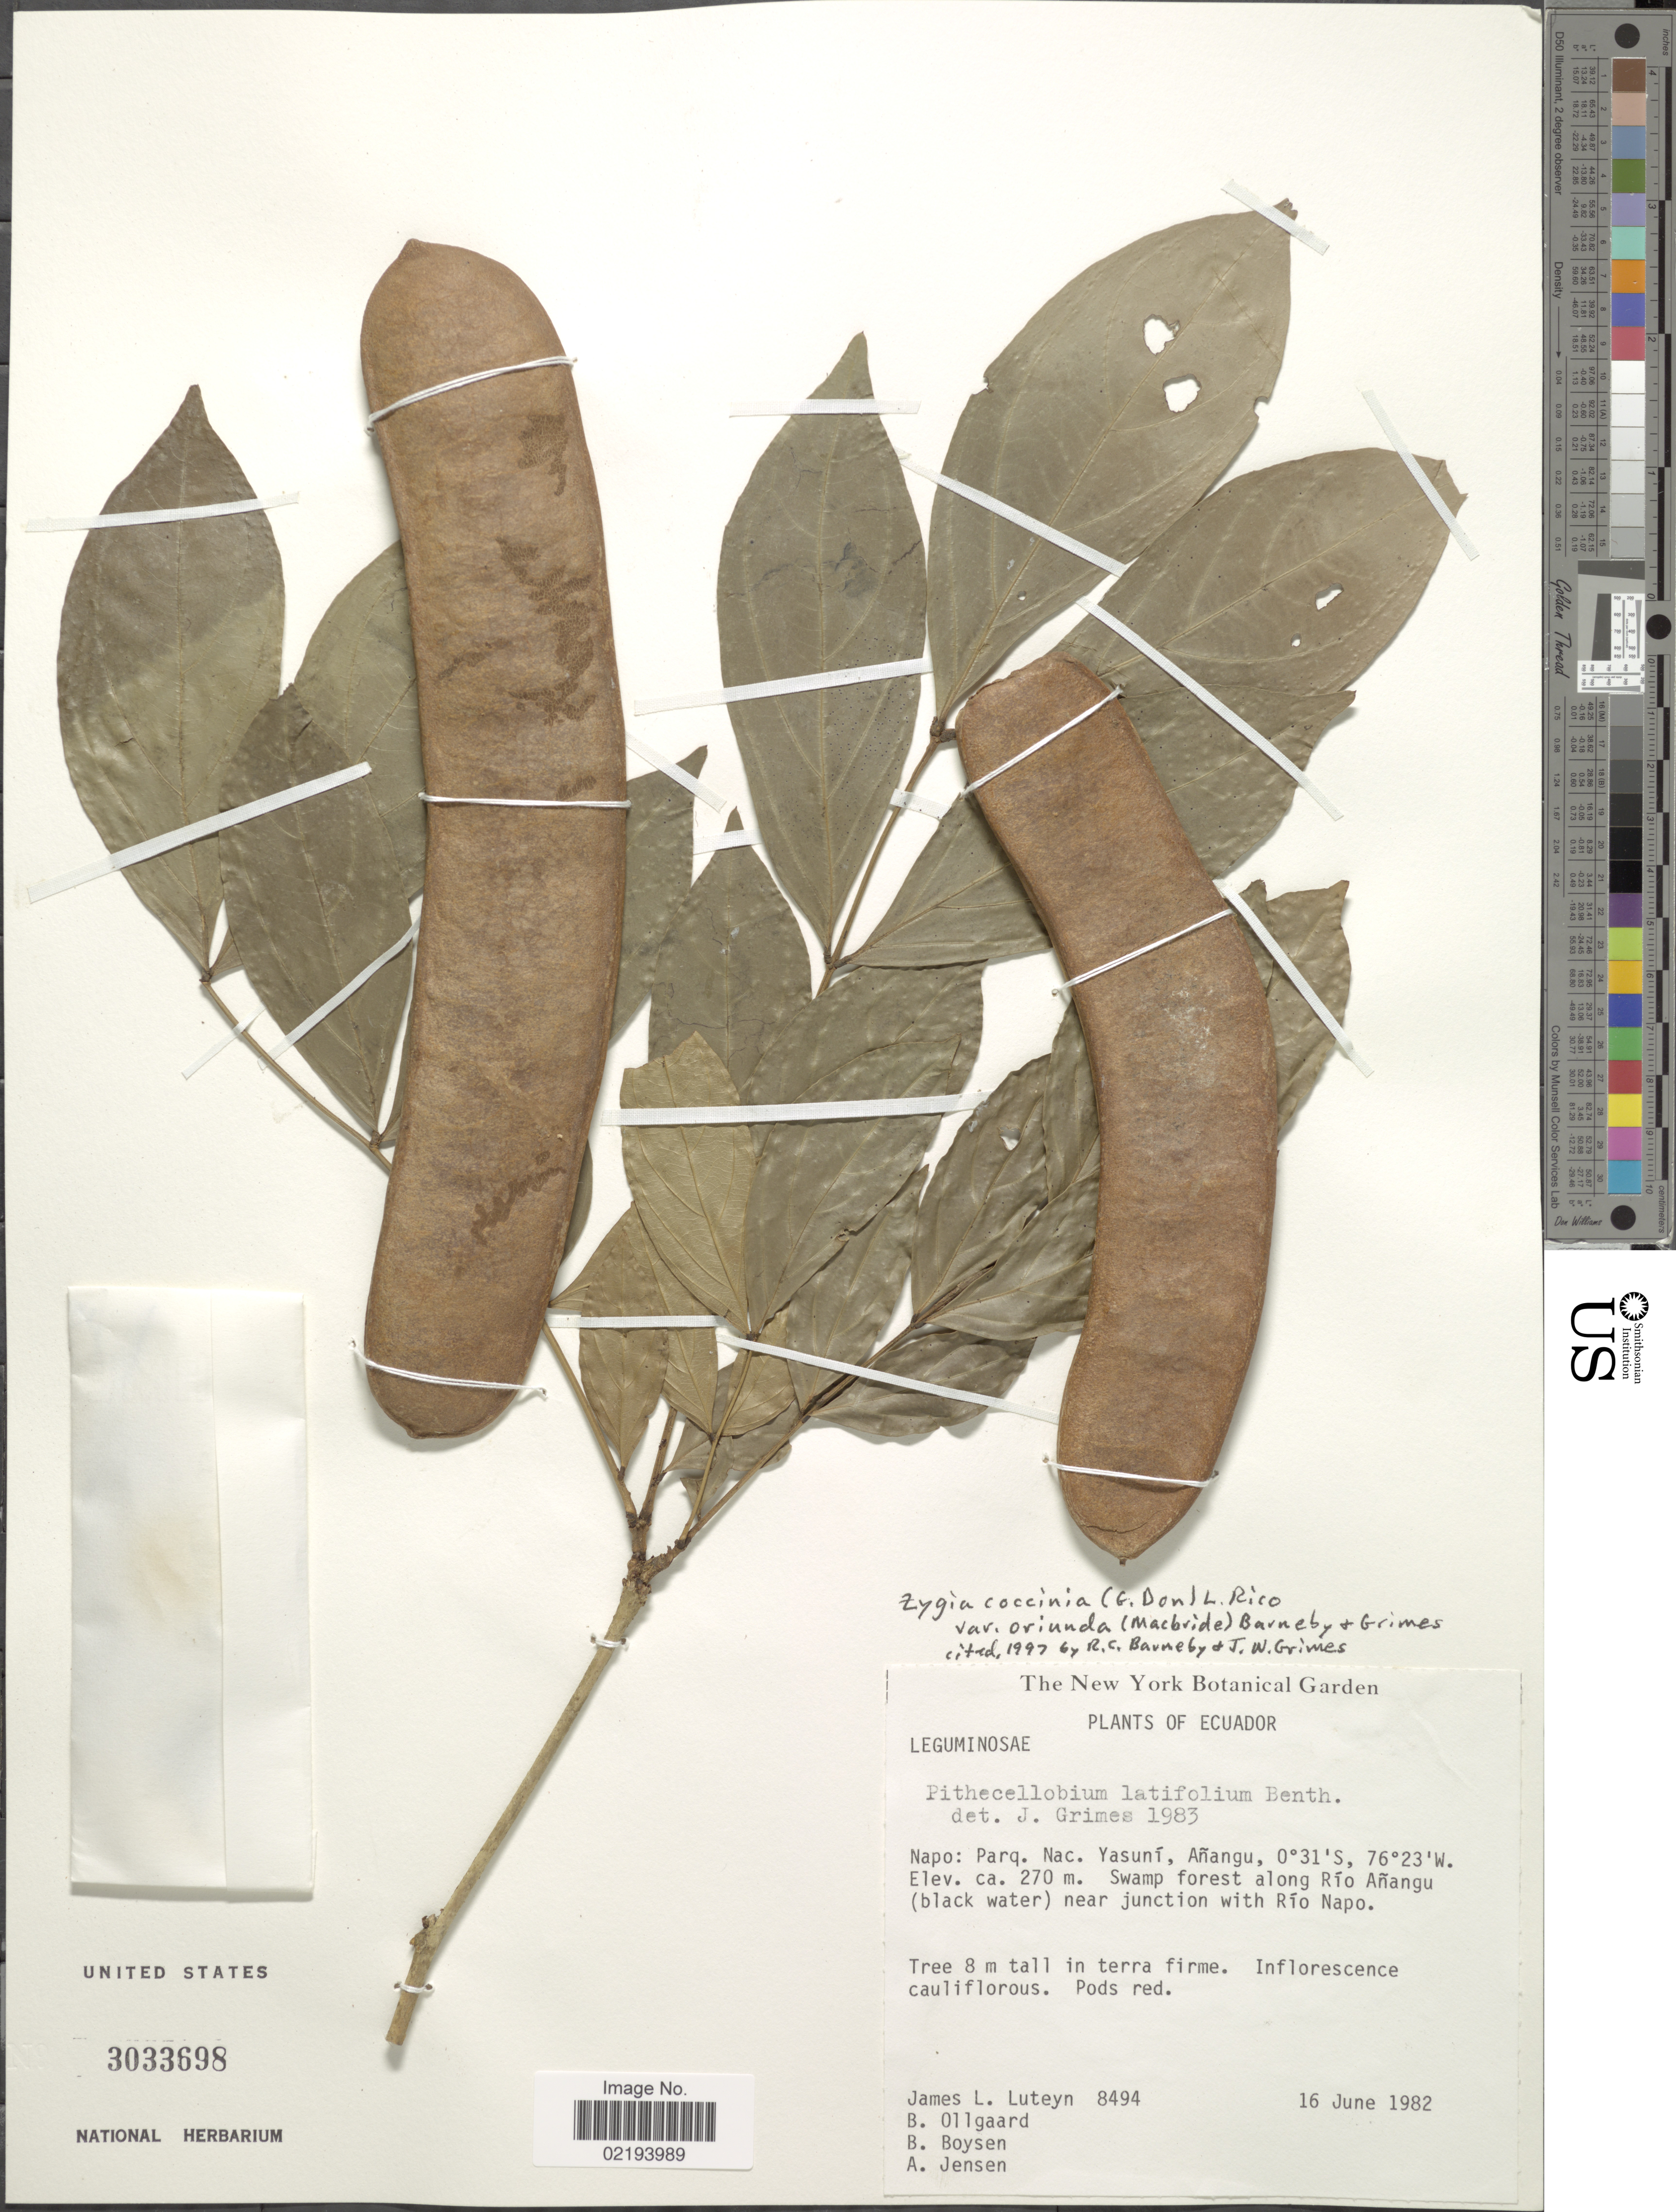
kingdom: Plantae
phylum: Tracheophyta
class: Magnoliopsida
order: Fabales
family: Fabaceae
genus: Zygia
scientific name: Zygia coccinea var. oriunda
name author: (J.F. Macbr.) Barneby & J.W. Grimes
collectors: J. L. Luteyn, B. Ollgaart, B. Boysen & A. R. Jensen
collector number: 8494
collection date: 1982-06-16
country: Ecuador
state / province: Napo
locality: Parq. Nac. Yasuní, Añangu. Swamp forest along Río Añangu (balck water) near junction with Río Napo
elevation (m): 270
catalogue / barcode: US 3033698